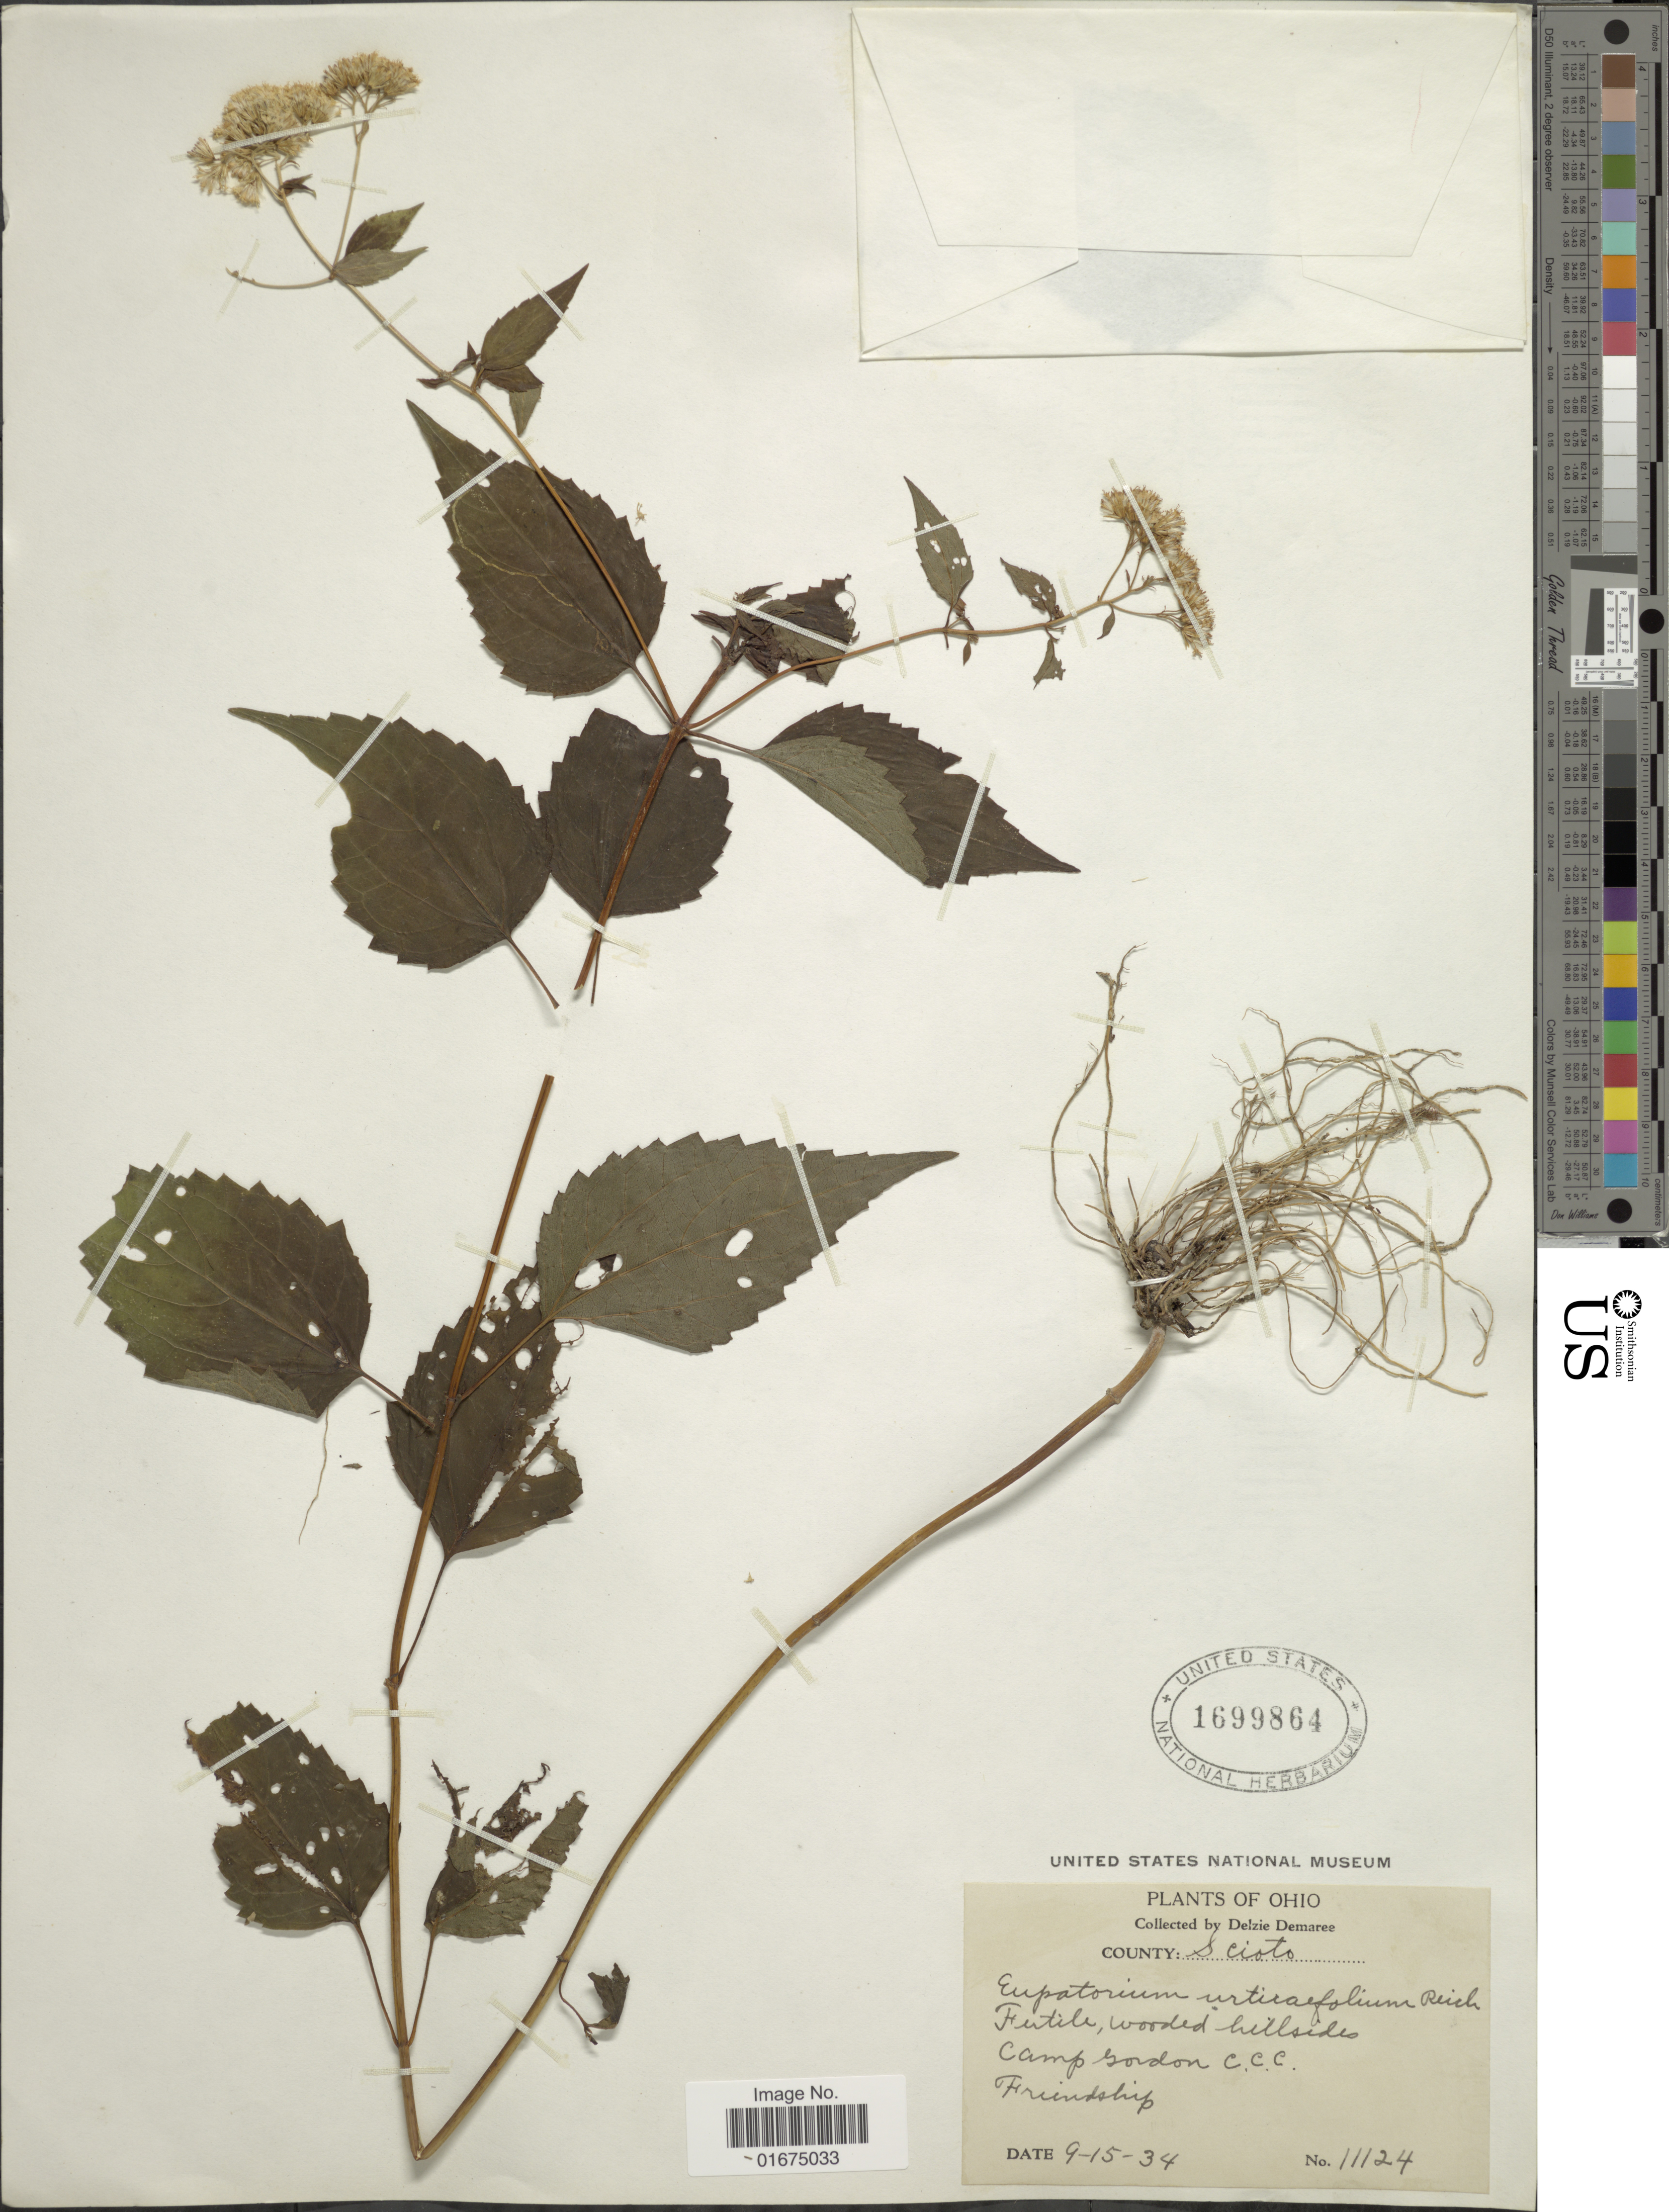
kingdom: Plantae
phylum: Tracheophyta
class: Magnoliopsida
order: Asterales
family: Asteraceae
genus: Ageratina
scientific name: Ageratina altissima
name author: (L.) R.M. King & H. Rob.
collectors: D. Demaree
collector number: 11124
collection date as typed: Transcribed d/m/y: 15/9/34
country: United States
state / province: Ohio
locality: Camp Gordon C.C.C., Friendship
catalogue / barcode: US 1699864